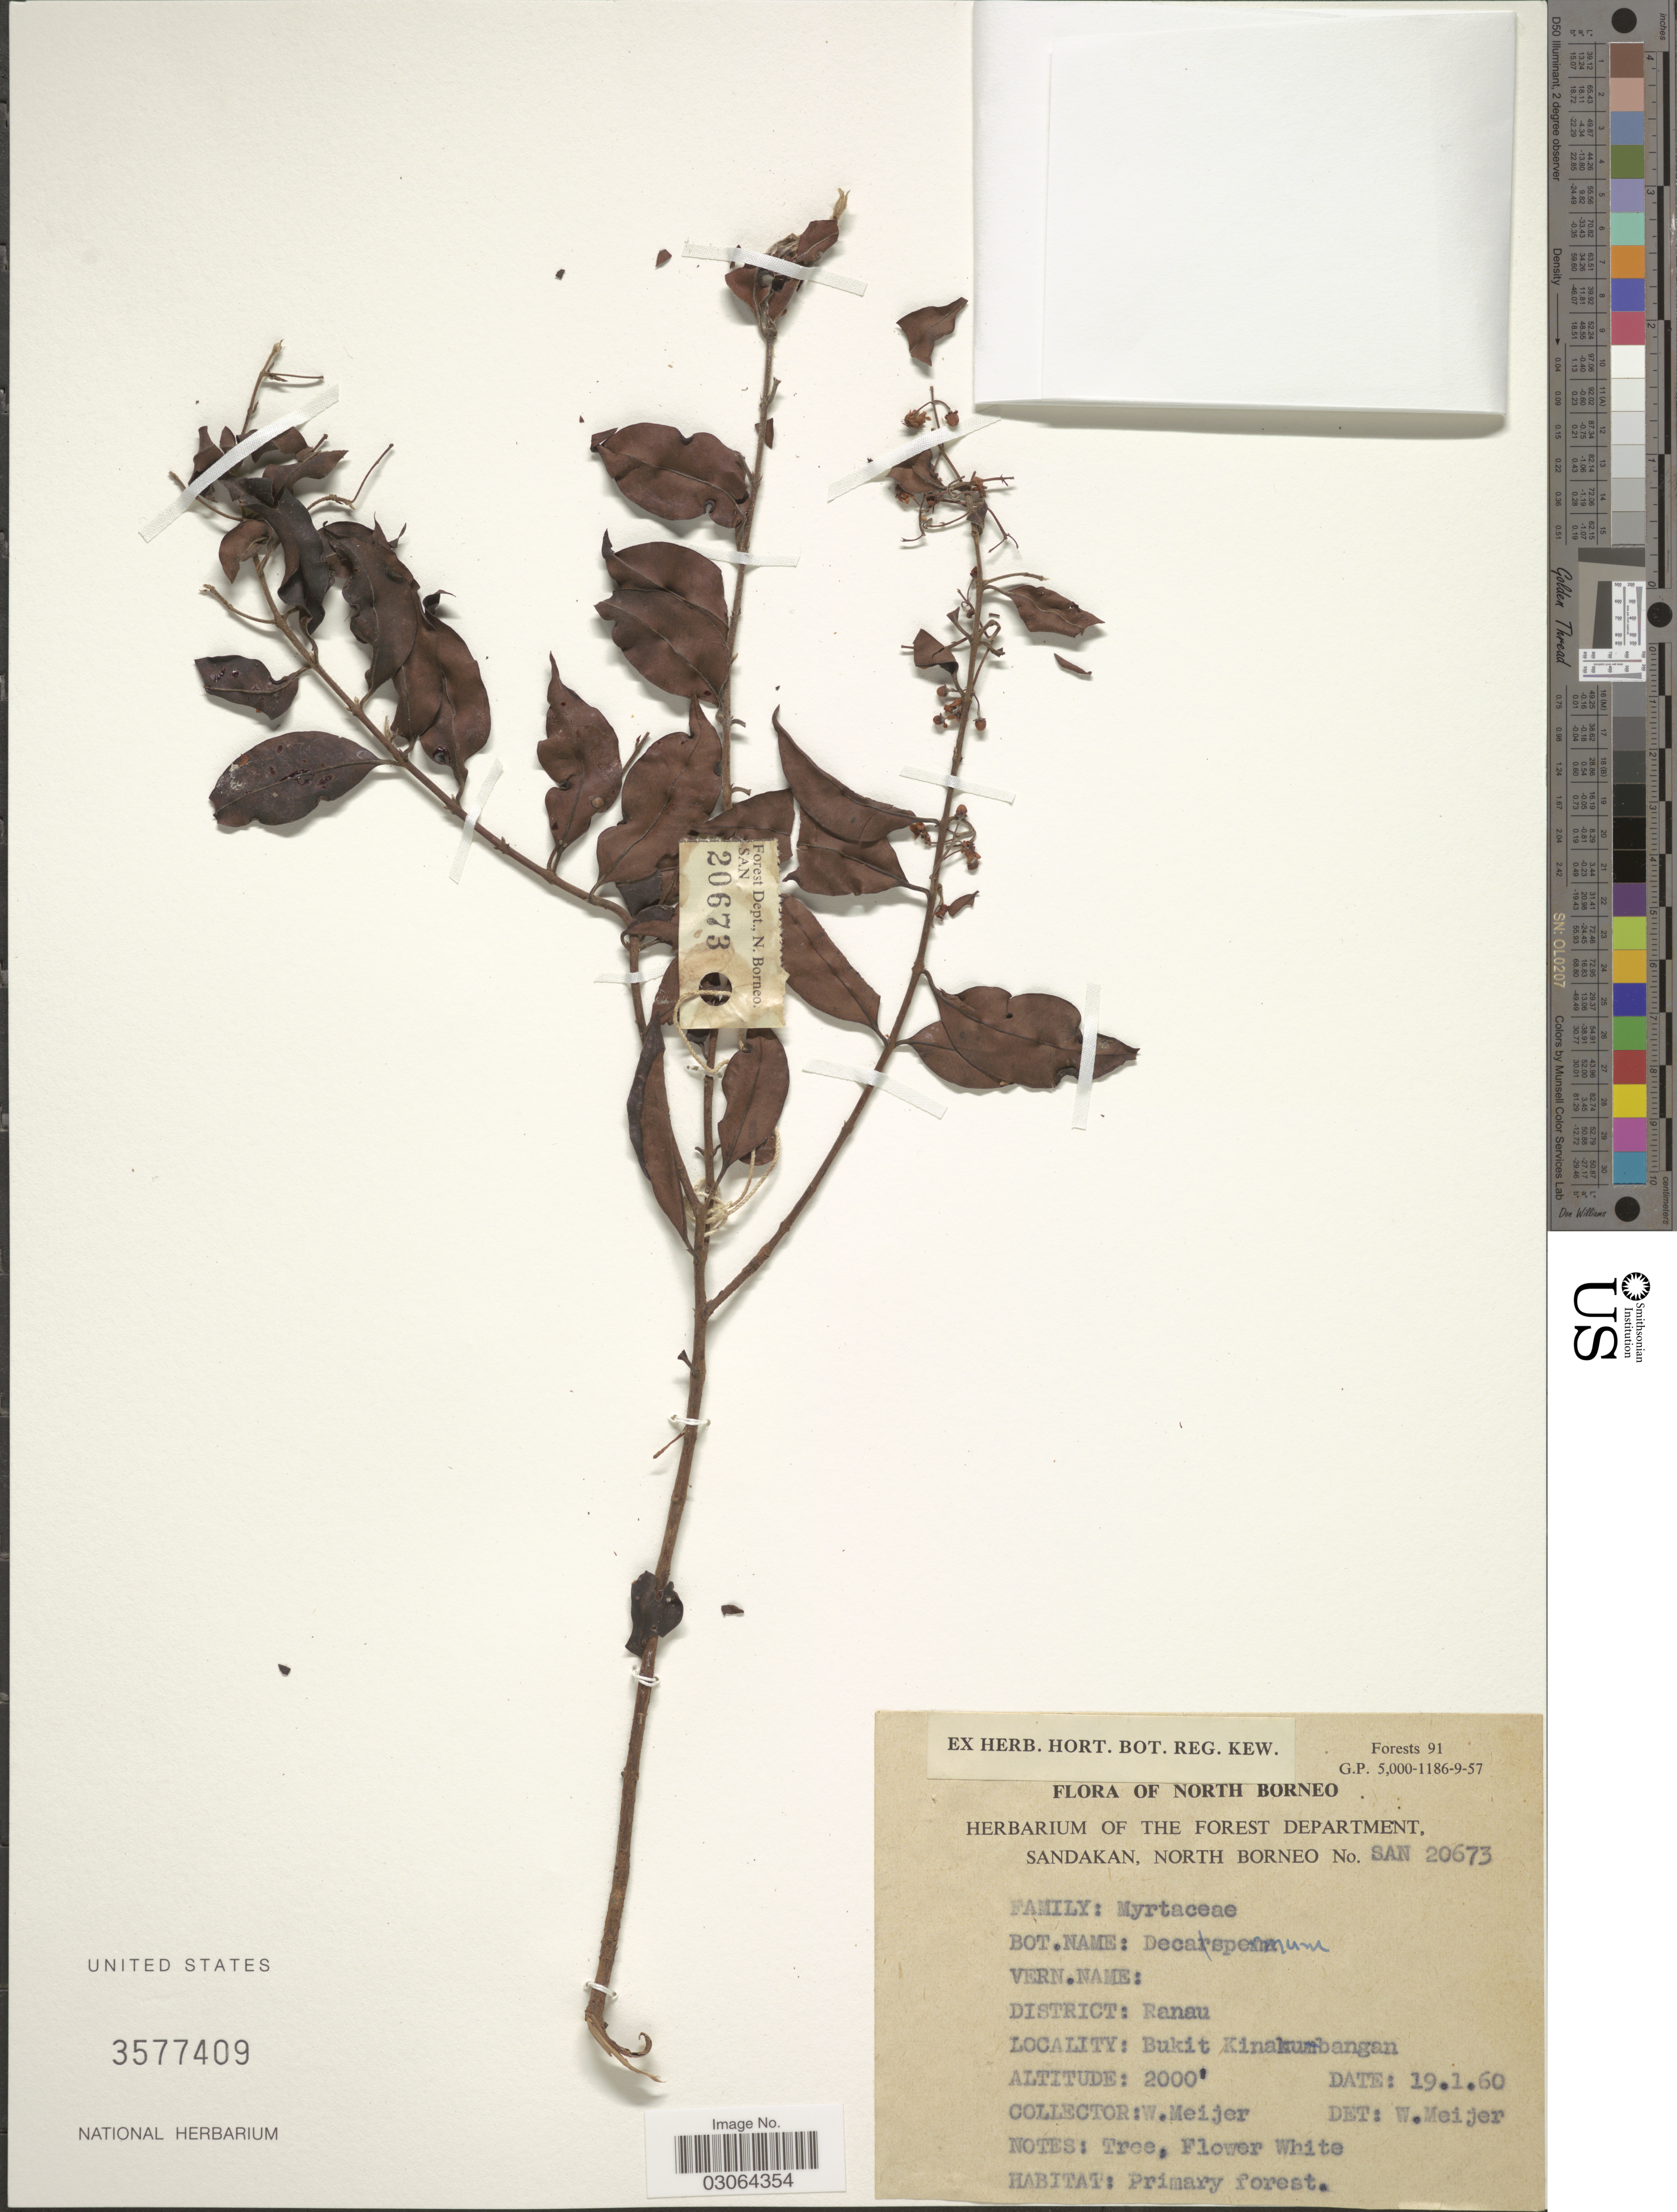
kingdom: Plantae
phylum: Tracheophyta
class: Magnoliopsida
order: Myrtales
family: Myrtaceae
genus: Decaspermum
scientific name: Decaspermum sp.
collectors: W. Meijer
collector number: SAN 20673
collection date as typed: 19.1.60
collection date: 1960-01-19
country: Malaysia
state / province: Sabah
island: Borneo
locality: North Borneo, Ranau, Bukit Kinakumbangan.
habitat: Primary forest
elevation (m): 610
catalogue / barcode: US 3577409